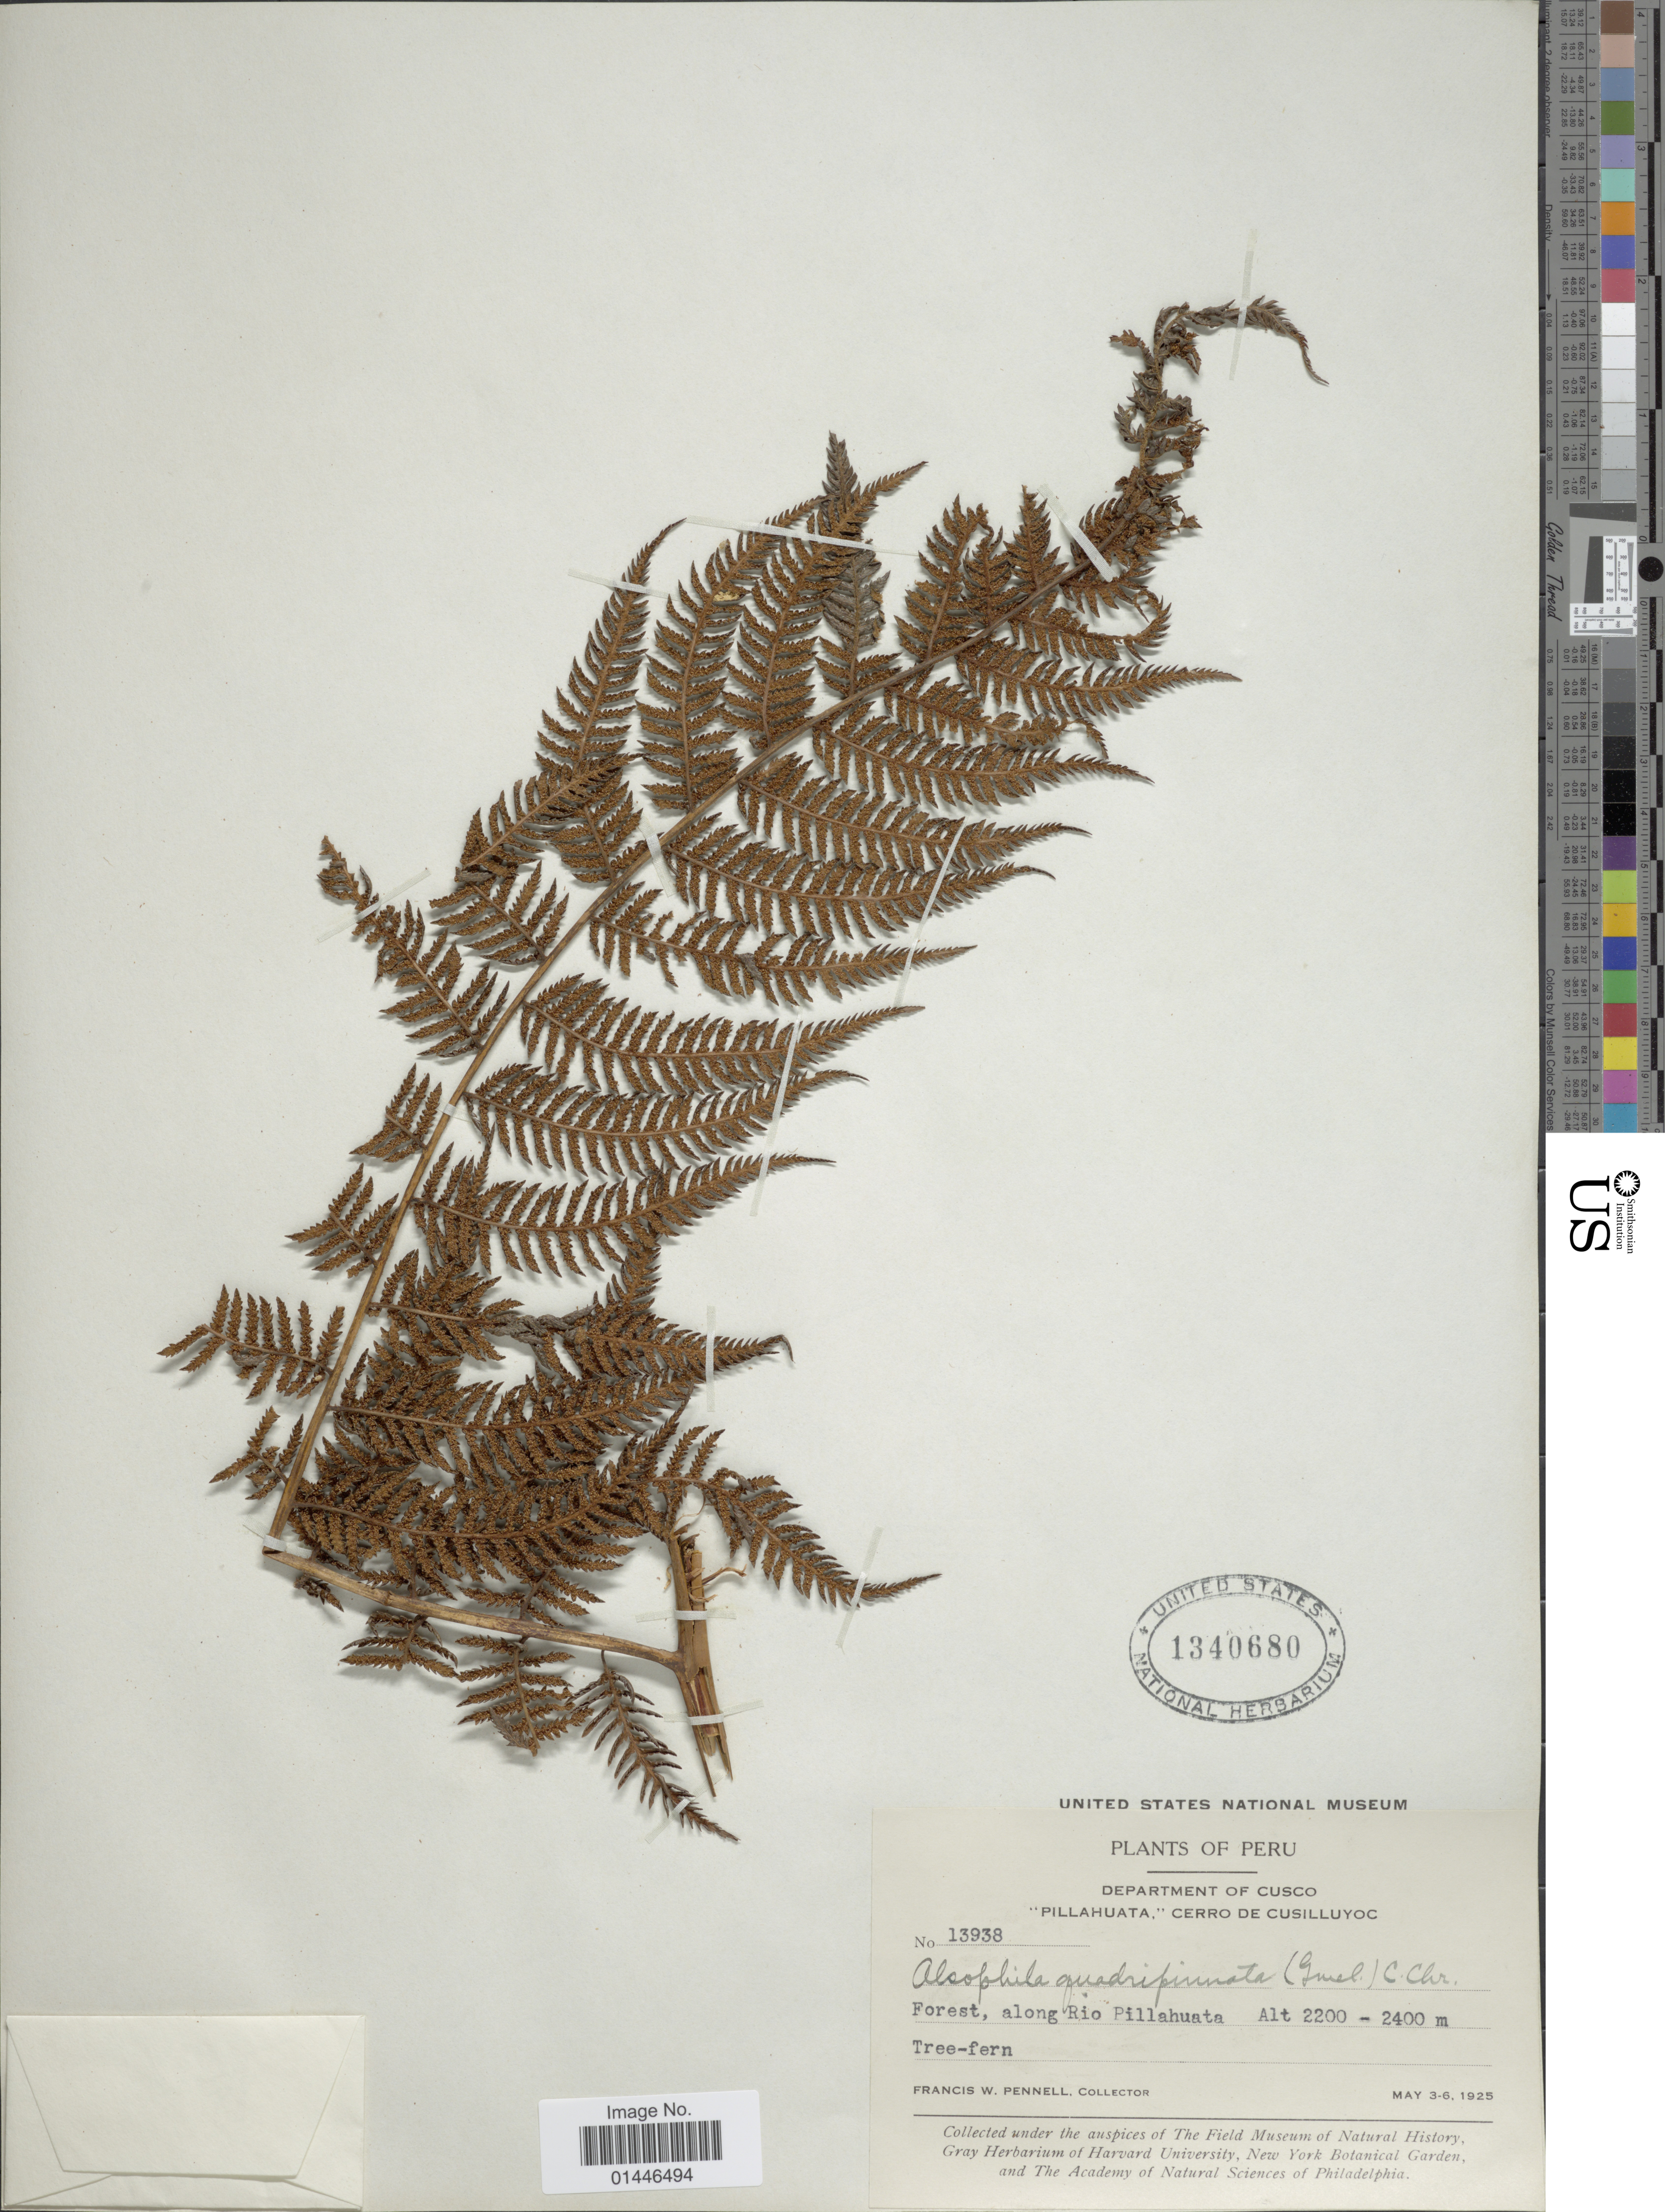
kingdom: Plantae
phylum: Tracheophyta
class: Polypodiopsida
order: Cyatheales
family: Dicksoniaceae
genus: Lophosoria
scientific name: Lophosoria quadripinnata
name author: (J.F. Gmel.) C. Chr.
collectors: F. W. Pennell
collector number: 13938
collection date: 1925-05-03/1925-06-05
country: Peru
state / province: Cusco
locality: Pillahuata,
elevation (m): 2200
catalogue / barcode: US 1340680